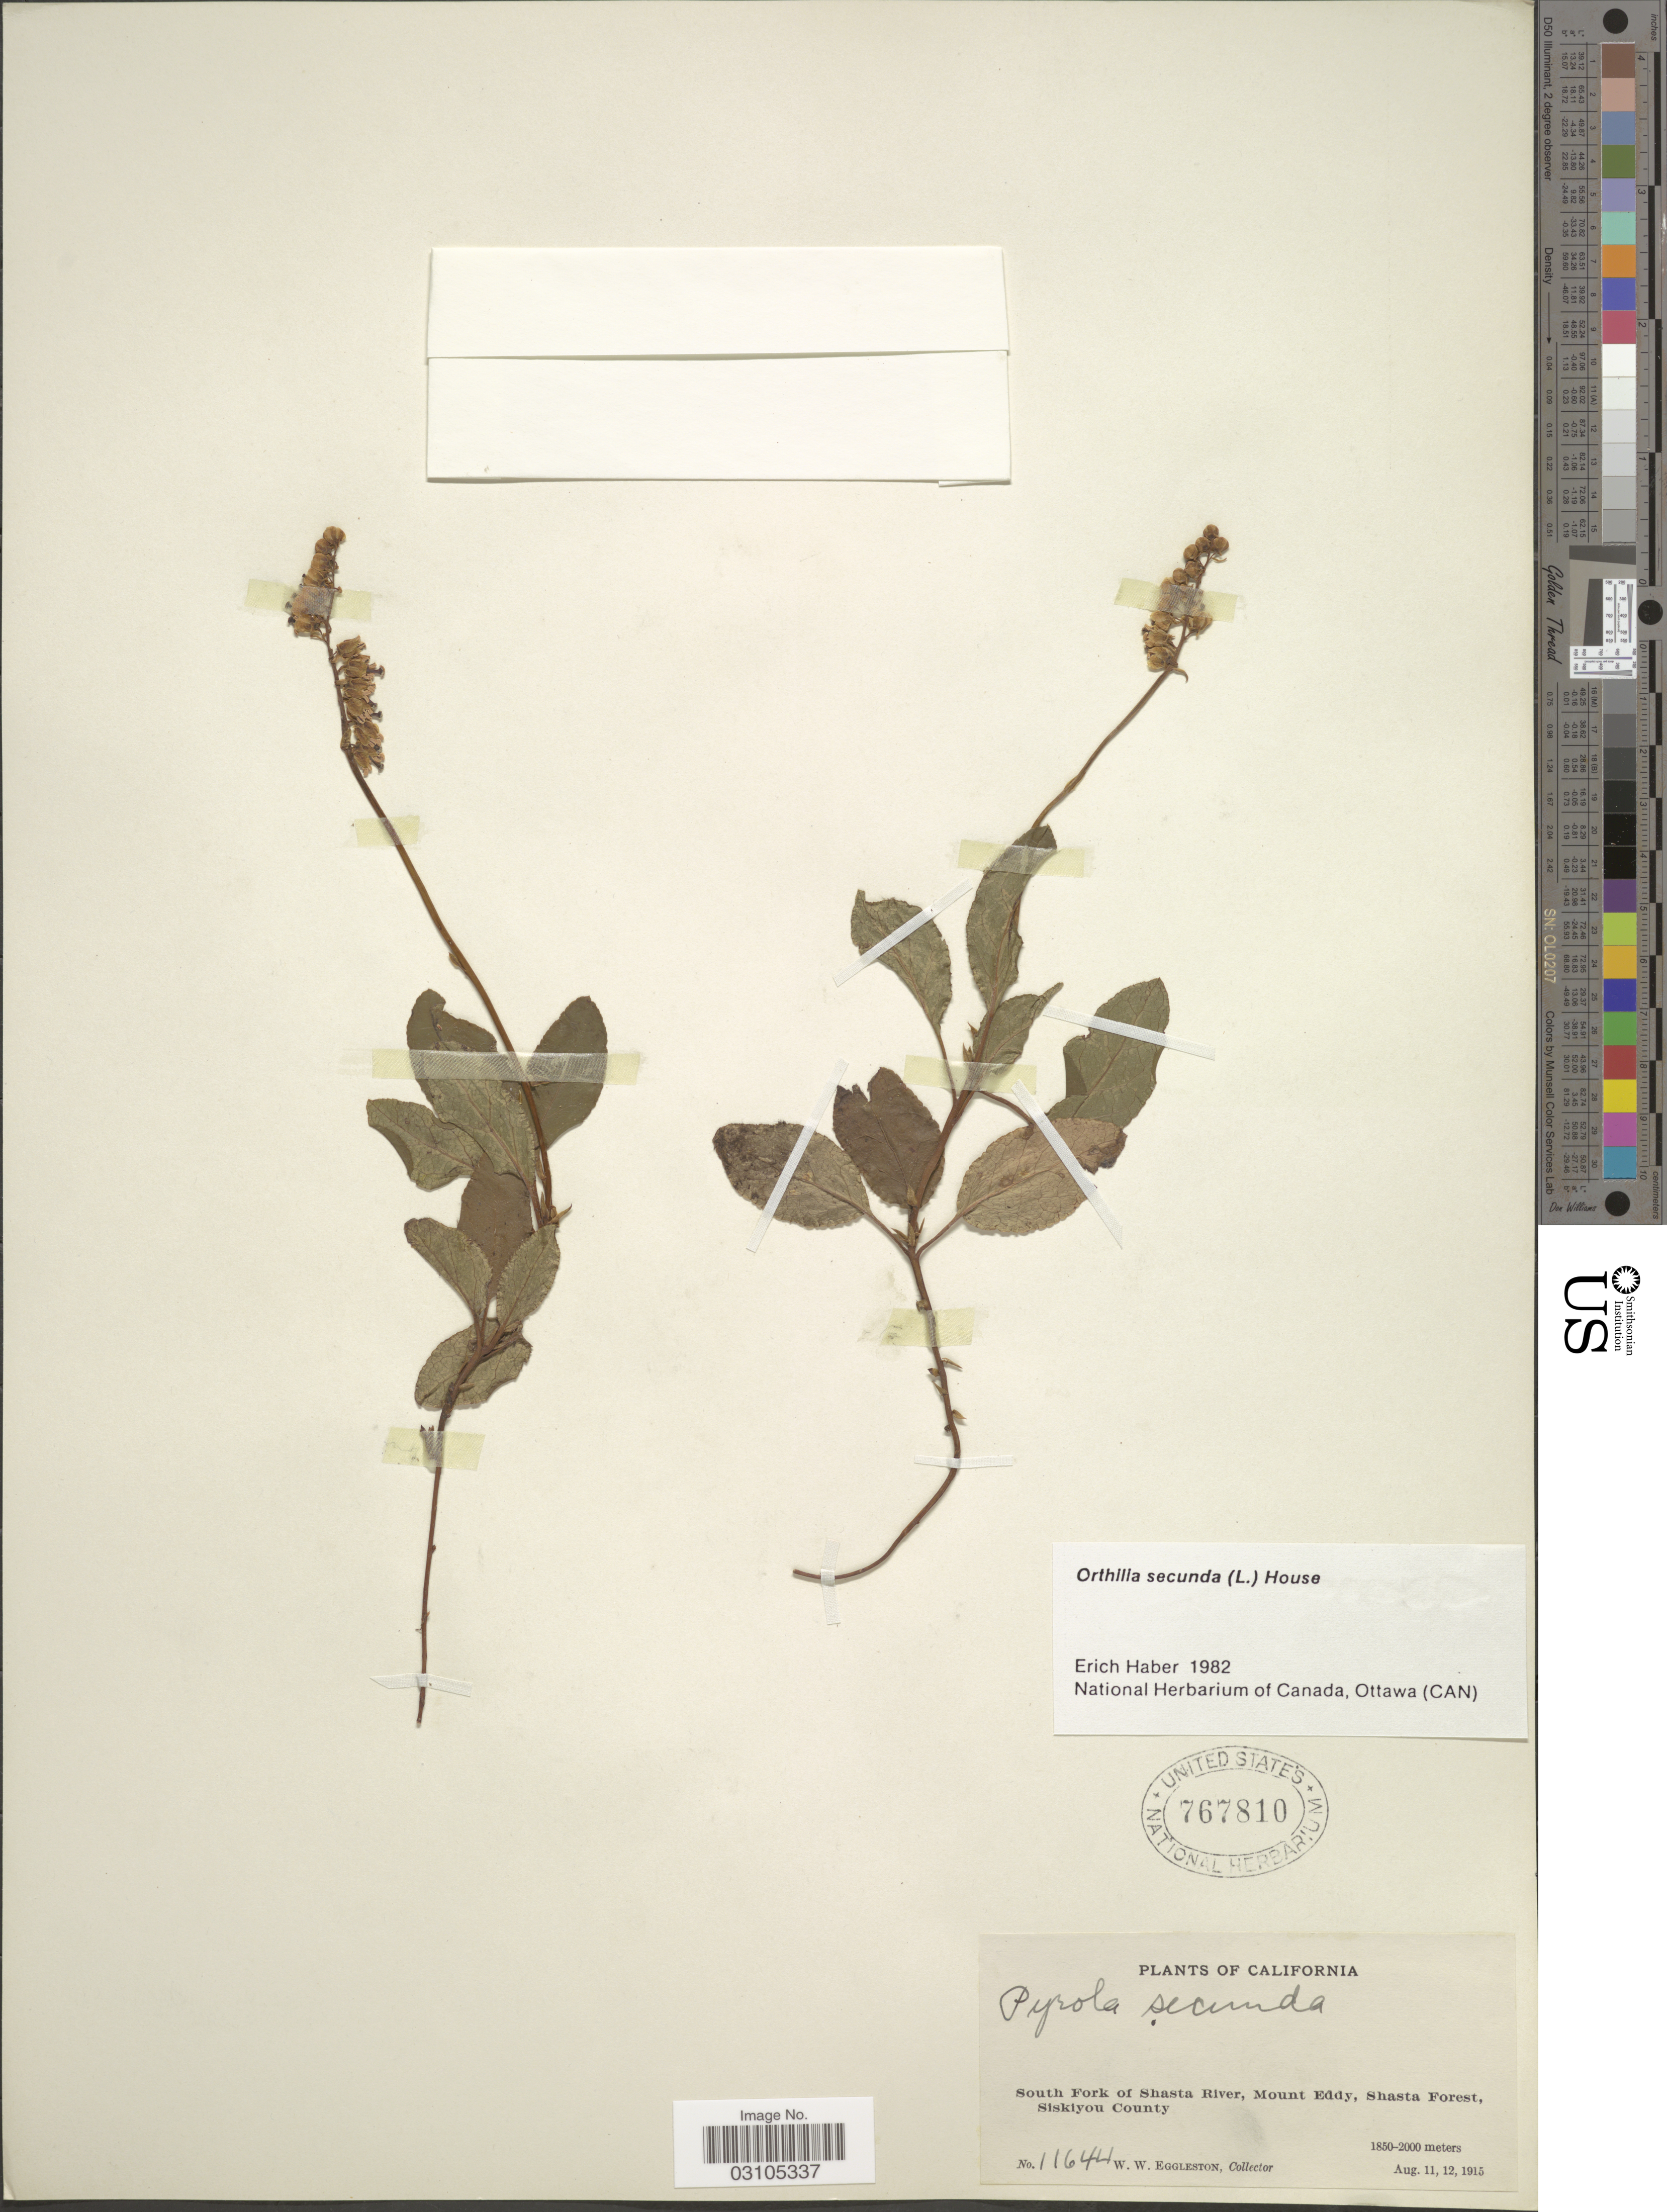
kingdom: Plantae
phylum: Tracheophyta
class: Magnoliopsida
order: Ericales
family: Ericaceae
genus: Orthilia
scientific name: Orthilia secunda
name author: (L.) House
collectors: W. W. Eggleston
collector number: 11644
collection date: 1915-08-11/1915-08-12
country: United States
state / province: California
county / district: Siskiyou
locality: South Fork of Shasta River, Mount Eddy, Shasta Forest, Siskiyou County.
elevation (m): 1850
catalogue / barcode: US 767810